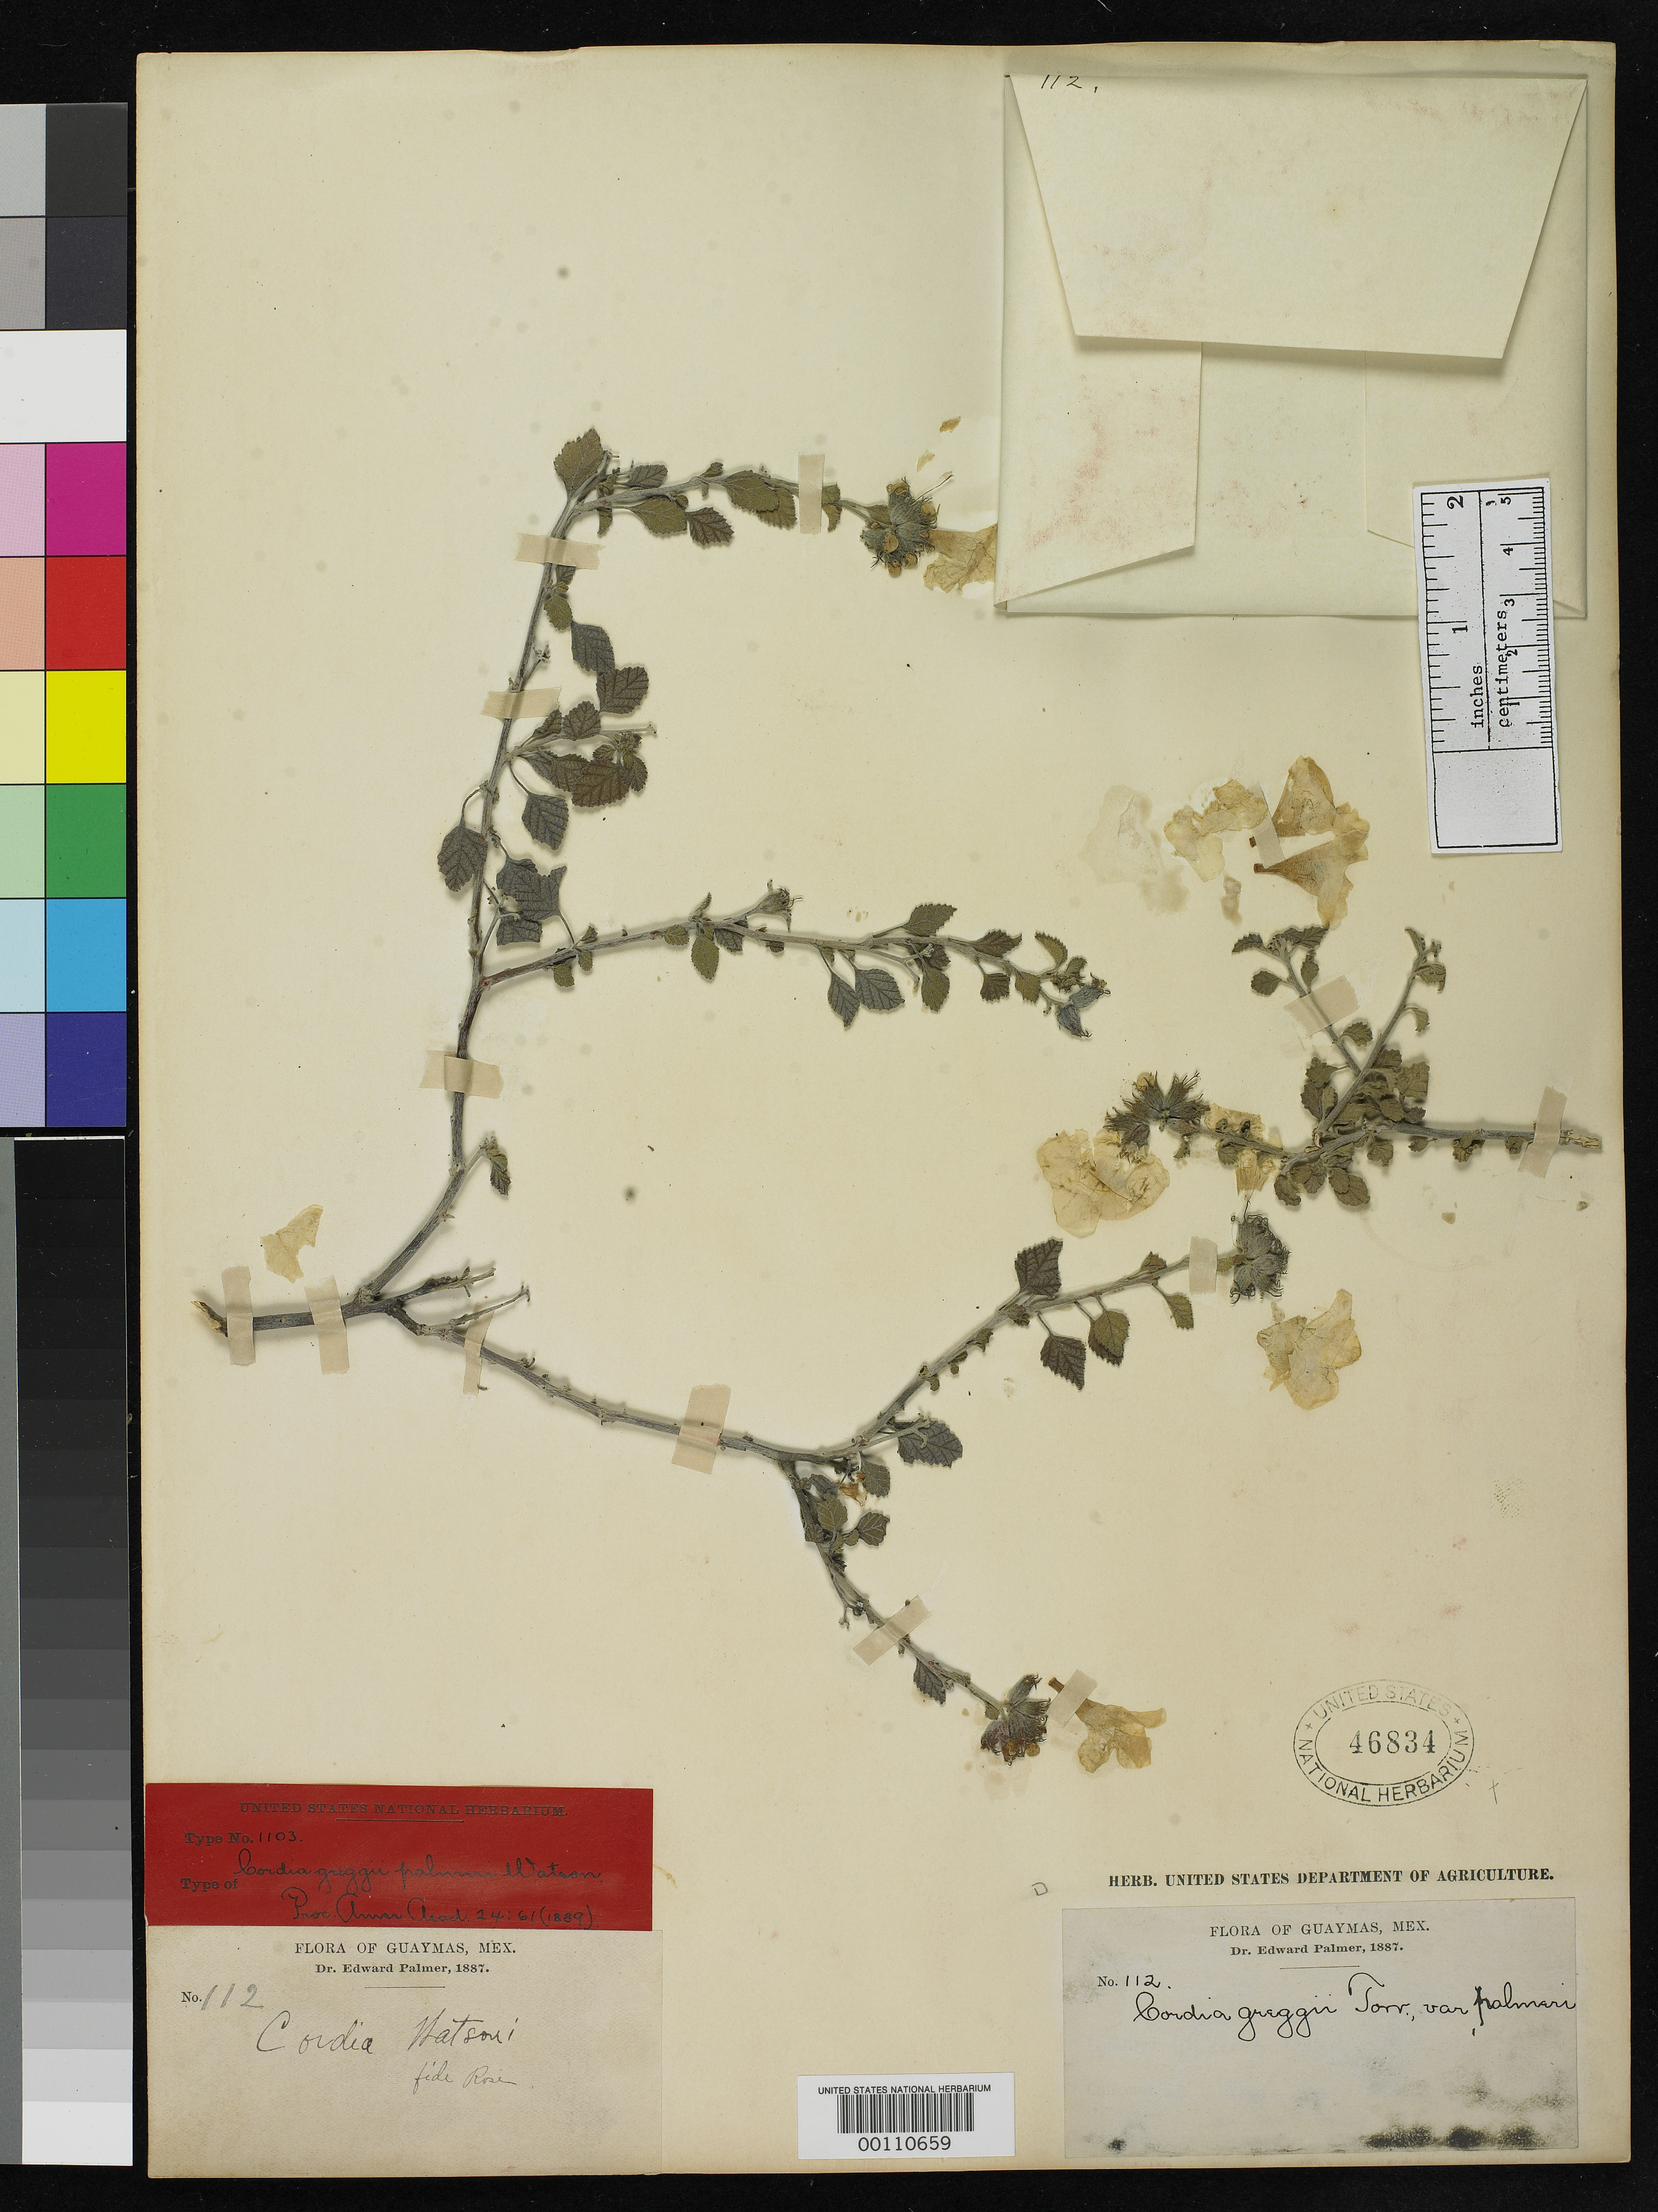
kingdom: Plantae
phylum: Tracheophyta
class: Magnoliopsida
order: Boraginales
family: Cordiaceae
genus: Cordia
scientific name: Cordia greggii var. palmeri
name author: S. Watson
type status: Isotype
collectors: E. Palmer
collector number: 112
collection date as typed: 1887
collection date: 1887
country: Mexico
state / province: Sonora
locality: Guaymas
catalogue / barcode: US 46834